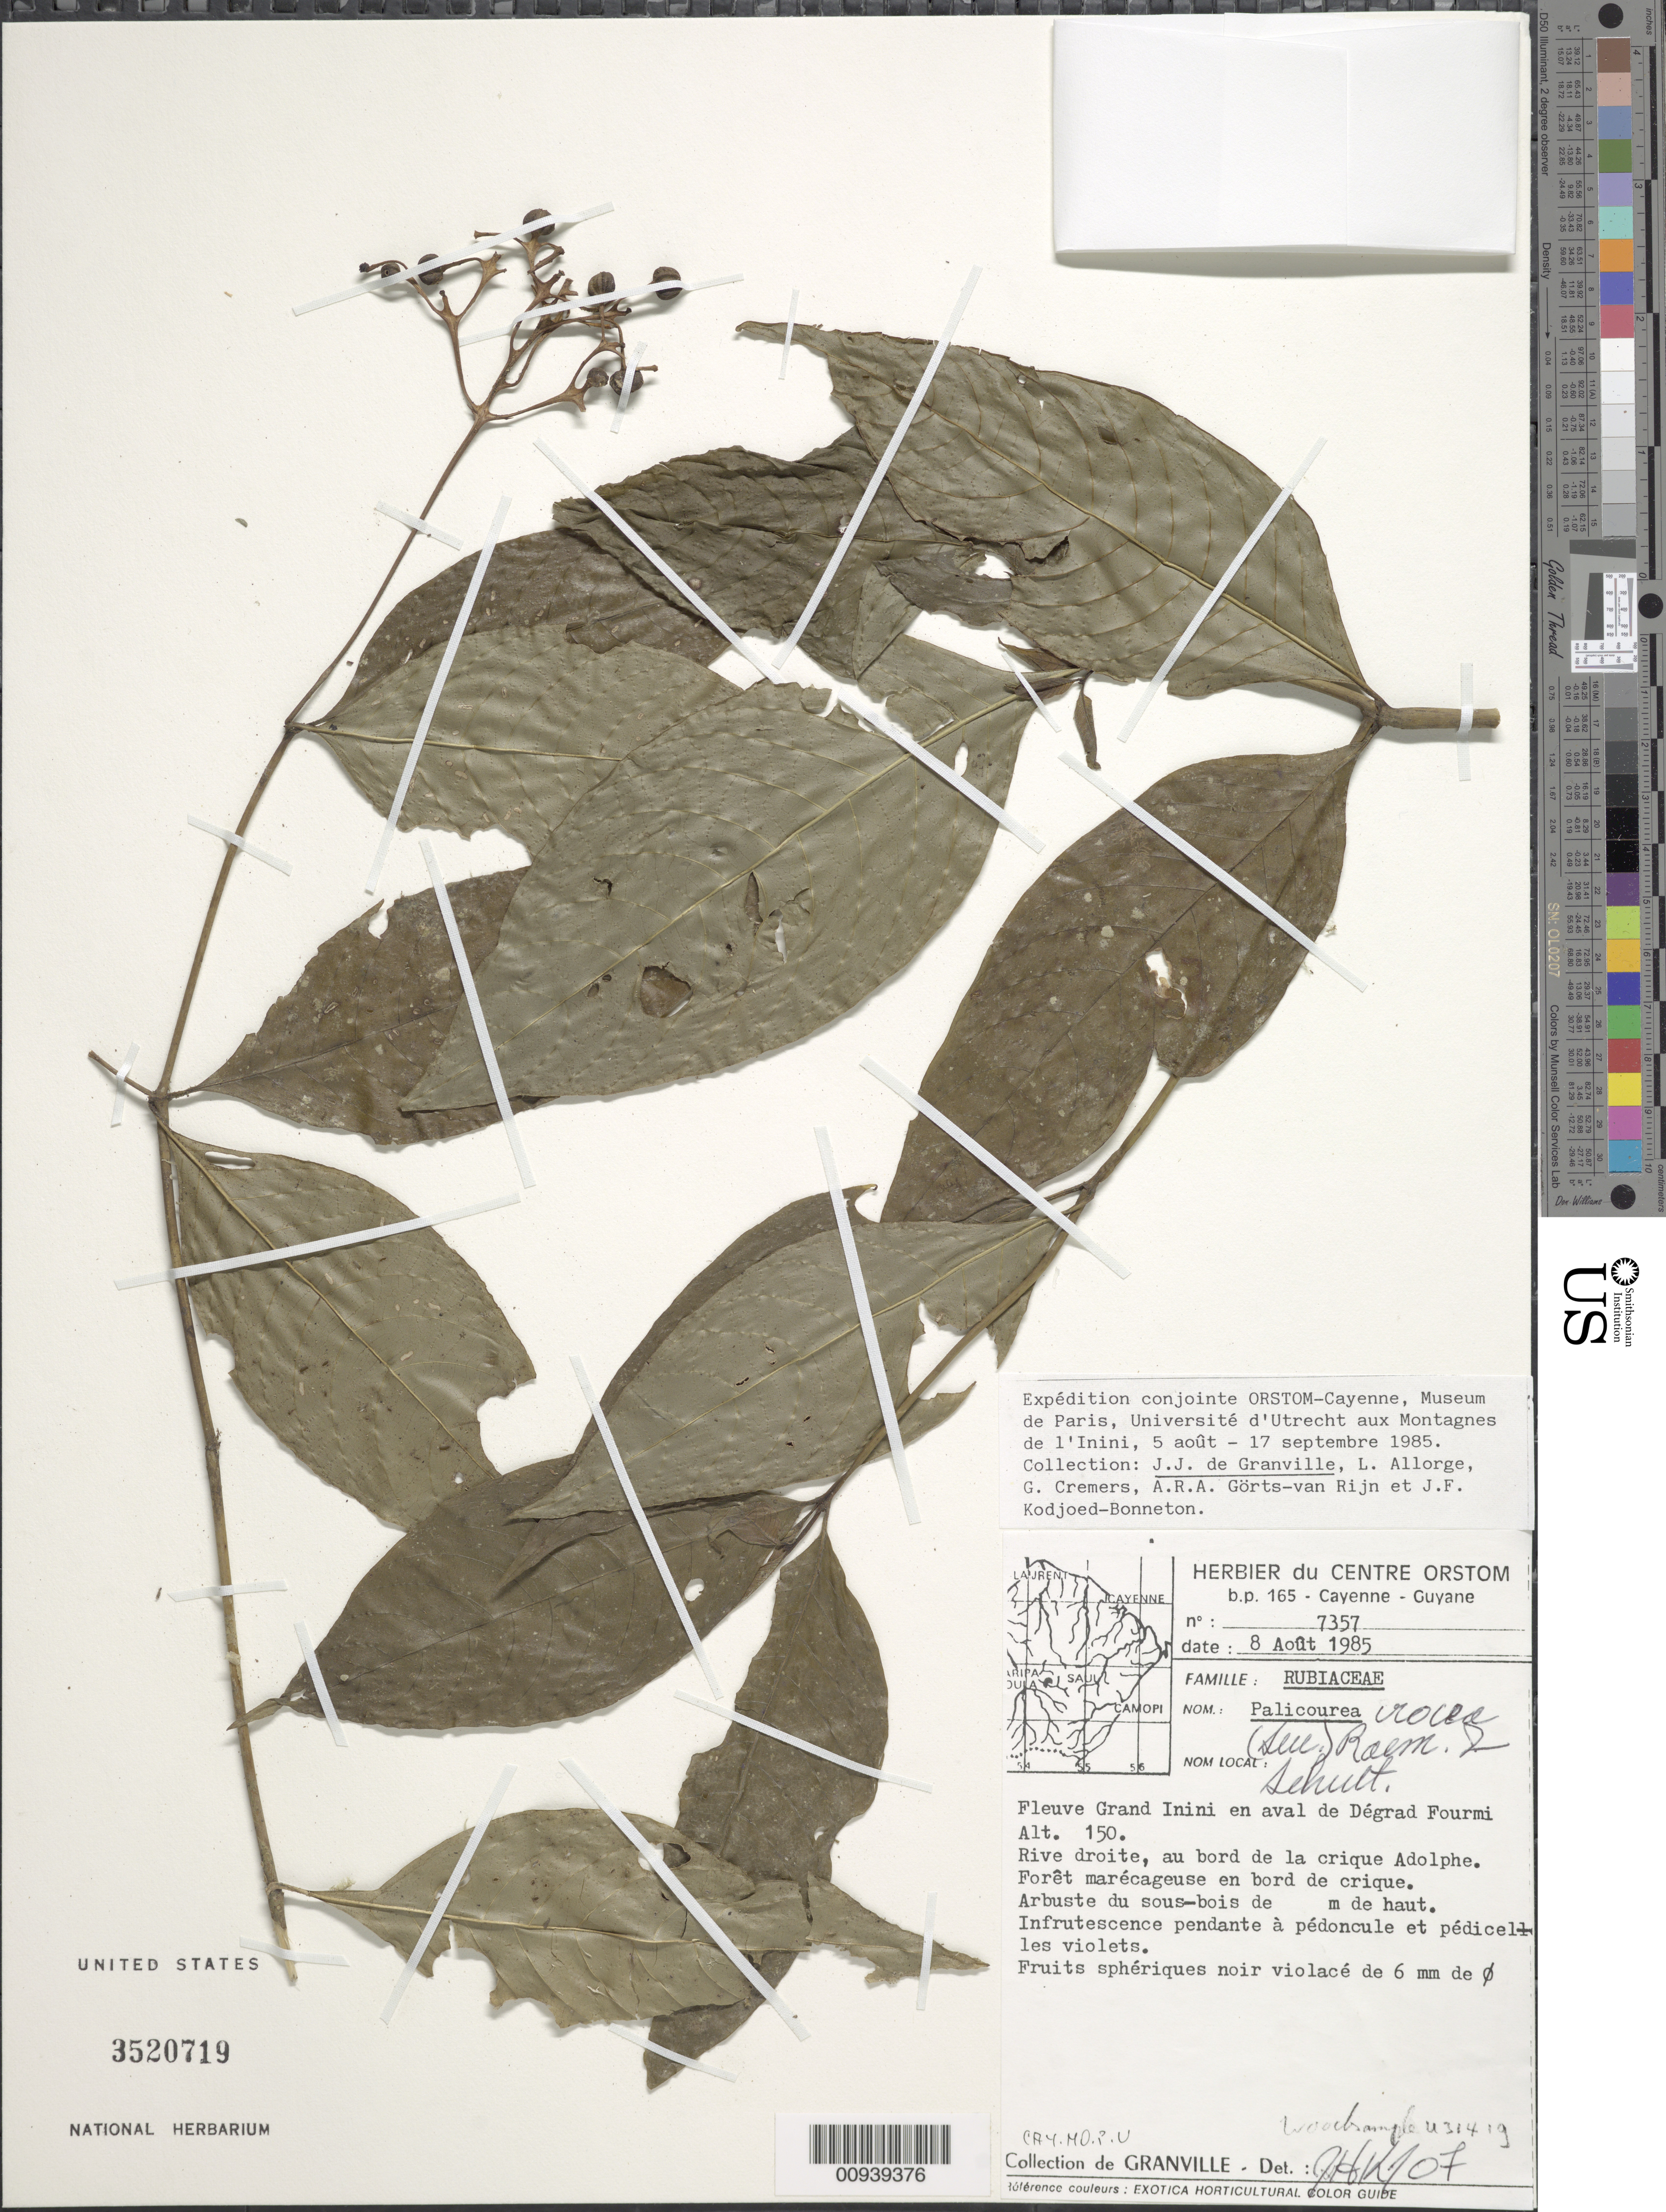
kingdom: Plantae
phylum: Tracheophyta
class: Magnoliopsida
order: Gentianales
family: Rubiaceae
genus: Palicourea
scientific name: Palicourea crocea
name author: (Sw.) Schult.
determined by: Kirkbride, J. H.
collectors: J.-J. de Granville, L. Allorge, G. Cremers, A. .R. A. Görts-van Rijn & J. Kodjoed-Bonneton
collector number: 7357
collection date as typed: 8-Aug-85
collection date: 1985-08-08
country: French Guiana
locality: Fleuve Grand Inini, en aval de Dégrad Fourmi; rive droite, au bord de la crique Adolphe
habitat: Foret marecageuse en borde de crique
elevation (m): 150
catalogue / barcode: US 3520719